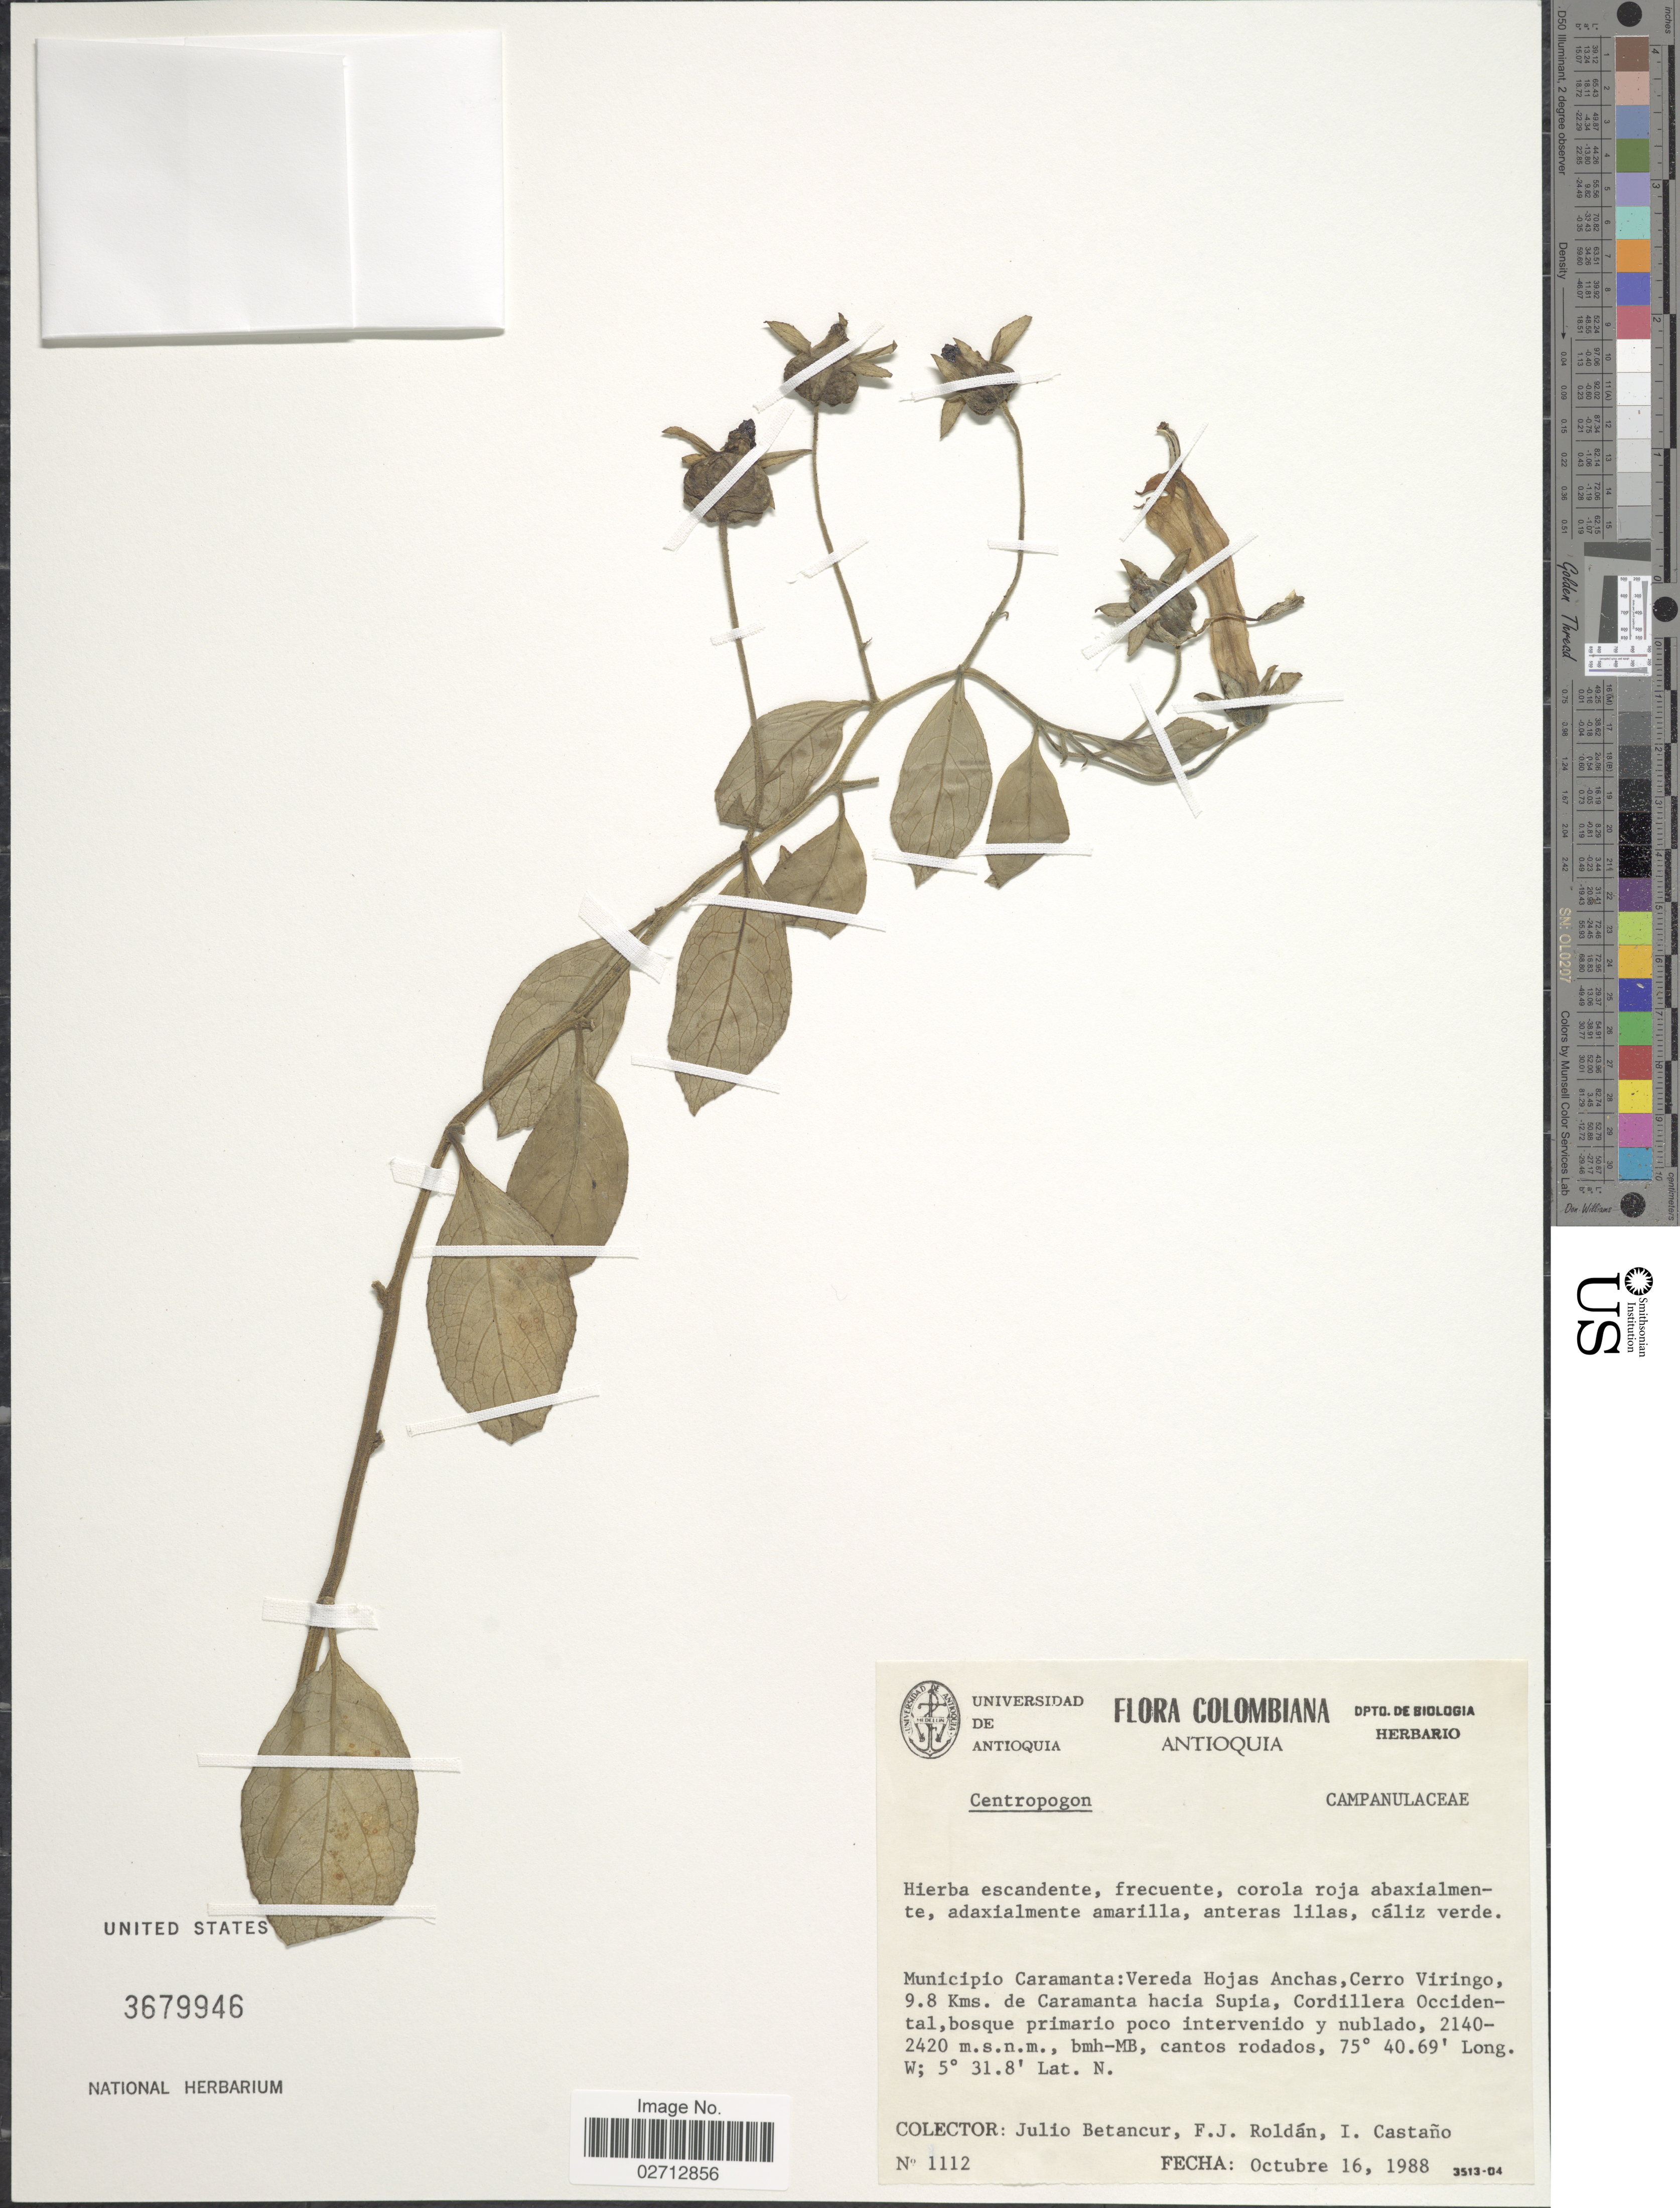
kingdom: Plantae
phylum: Tracheophyta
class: Magnoliopsida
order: Asterales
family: Campanulaceae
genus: Centropogon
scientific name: Centropogon sp.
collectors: J. Betancur, F. J. Roldán & I. Castaño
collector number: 1112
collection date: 1988-10-16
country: Colombia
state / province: Antioquia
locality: Municipio Caramanta: Vereda Hojas Anchas, Cerro Viringo, 9.8 Kms. de Caramanta hacia Supia, Cordillera Occidental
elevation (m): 2140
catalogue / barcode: US 3679946